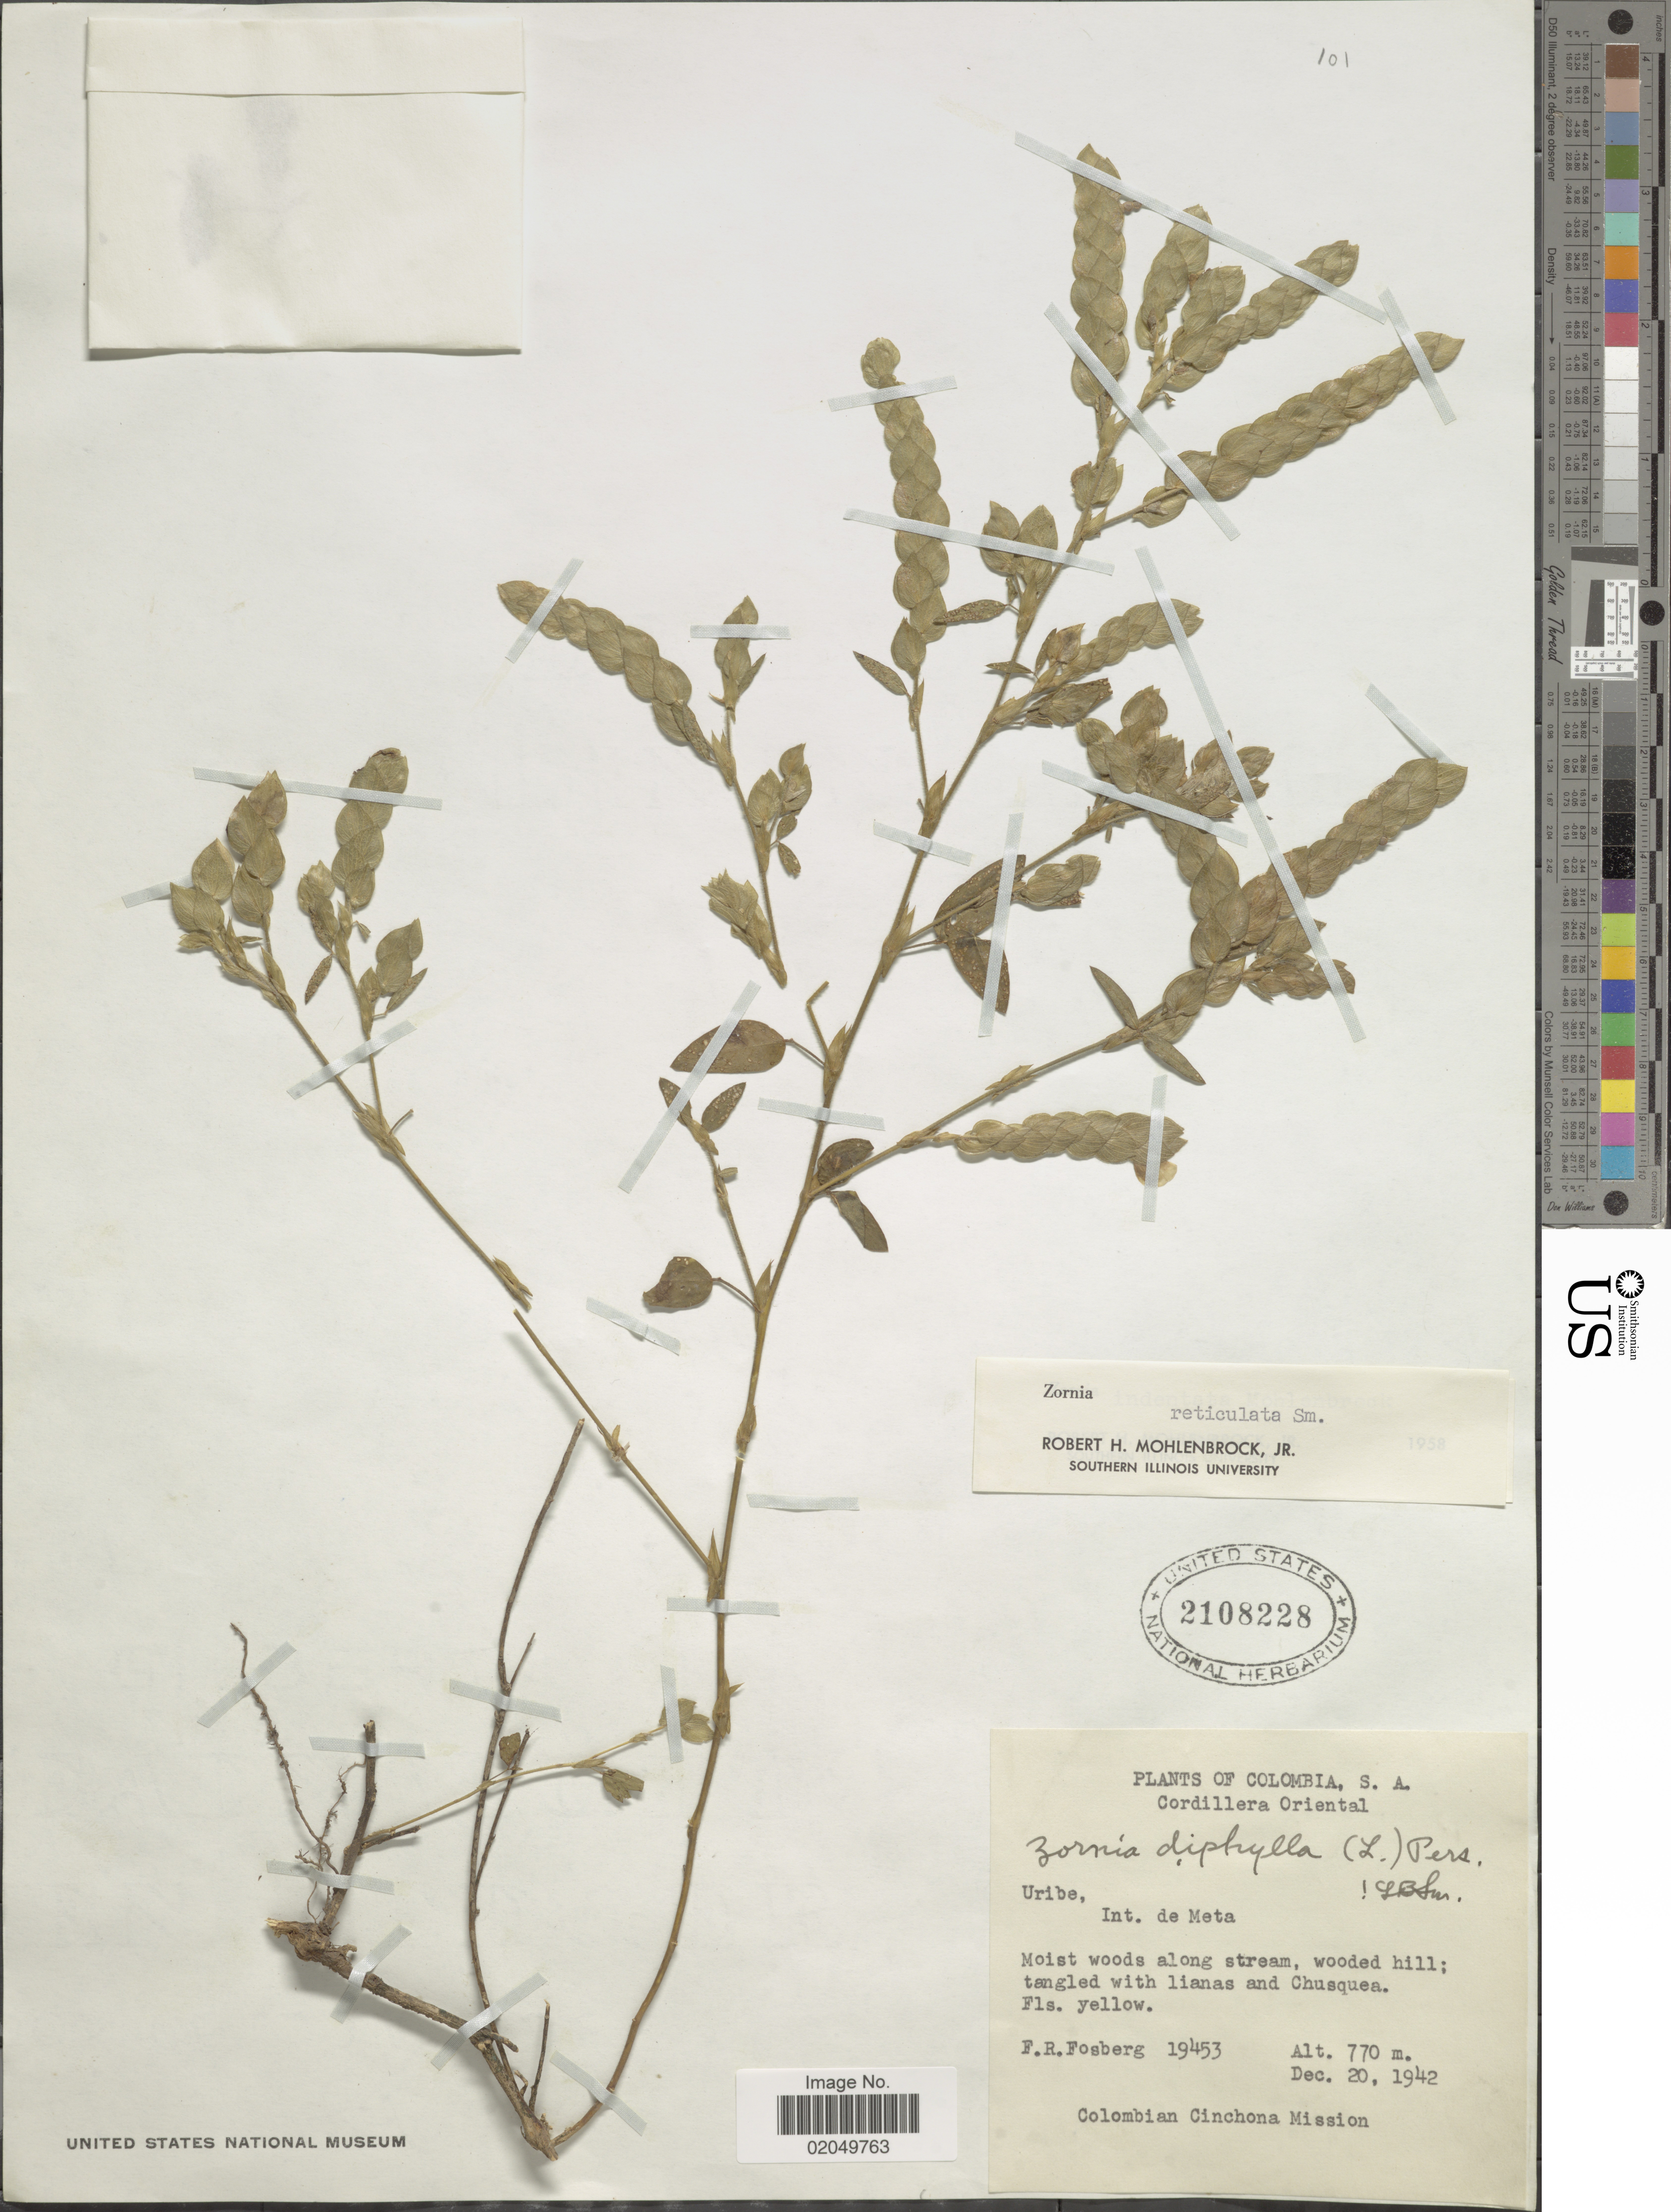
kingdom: Plantae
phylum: Tracheophyta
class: Magnoliopsida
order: Fabales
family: Fabaceae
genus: Zornia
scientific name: Zornia reticulata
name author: Sm.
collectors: F. R. Fosberg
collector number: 19453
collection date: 1942-12-20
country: Colombia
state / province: Meta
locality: S.A. Cordillera Oriental, Uribe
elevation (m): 770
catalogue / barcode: US 2108228